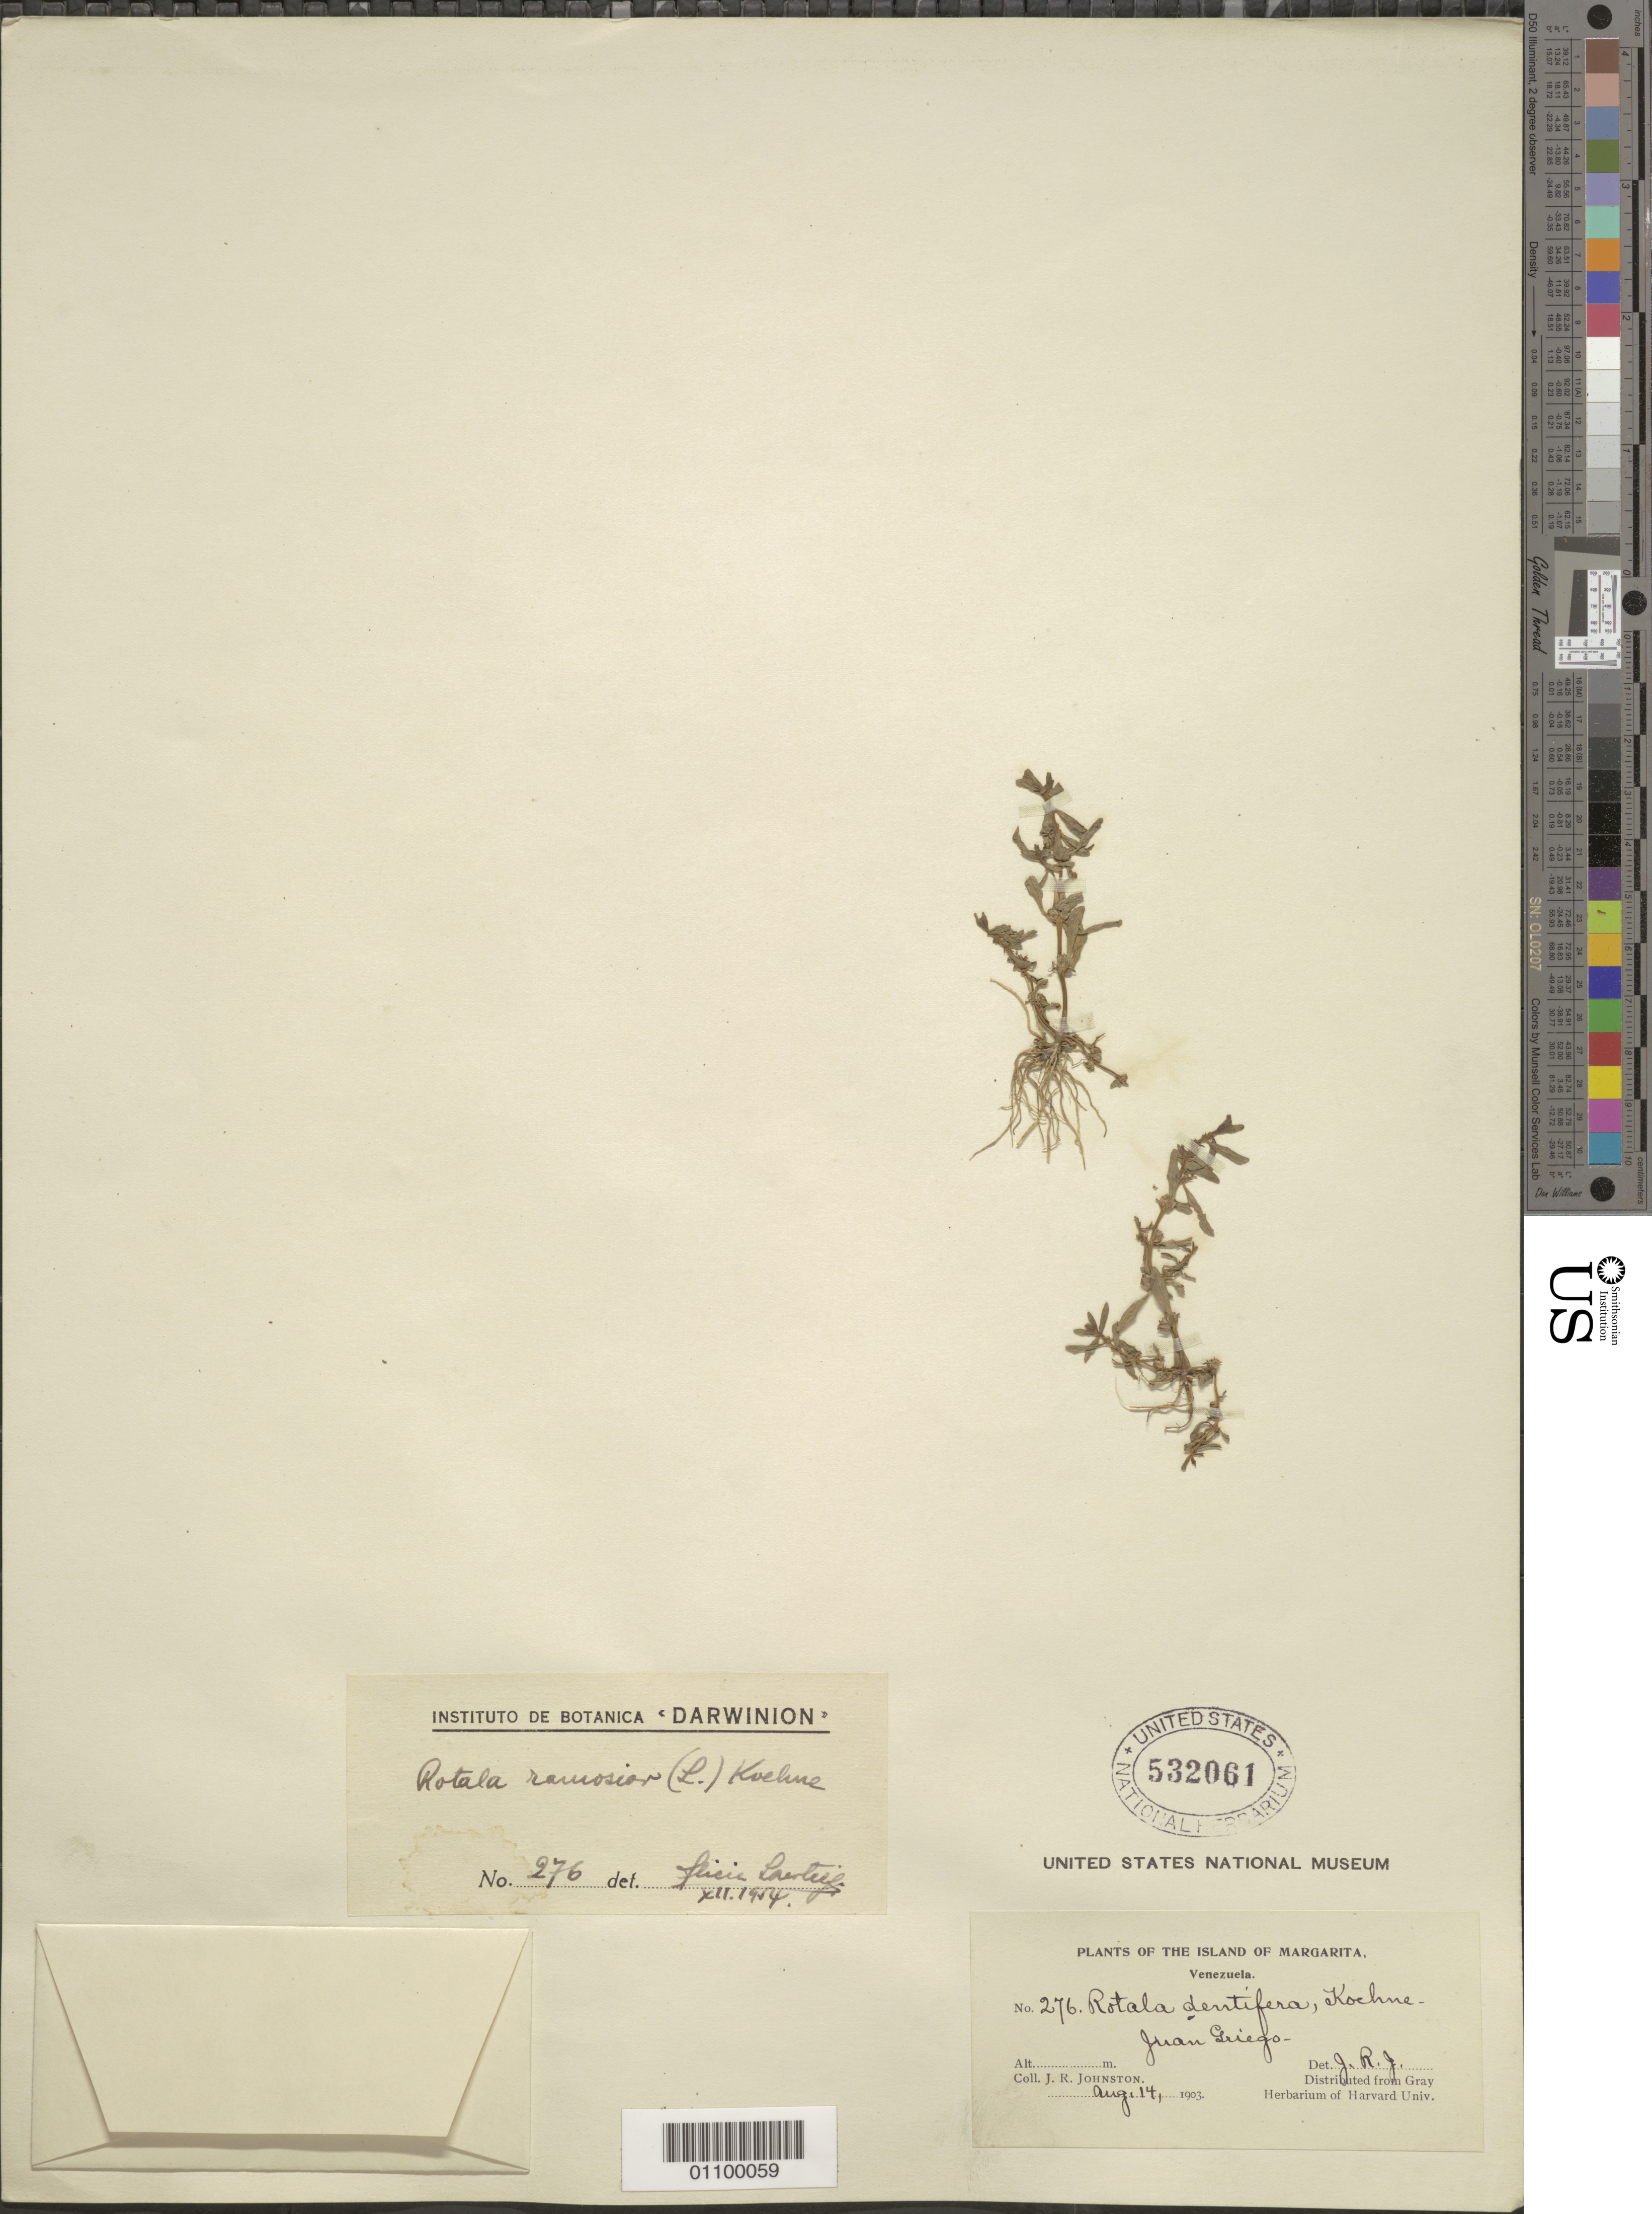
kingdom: Plantae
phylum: Tracheophyta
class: Magnoliopsida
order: Myrtales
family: Lythraceae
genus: Rotala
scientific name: Rotala ramosior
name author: (L.) Koehne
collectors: J. Johnston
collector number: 276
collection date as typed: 14 Aug 1903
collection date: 1903-08-14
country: Venezuela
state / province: Nueva Esparta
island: Margarita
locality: Juan Griego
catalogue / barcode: US 532061